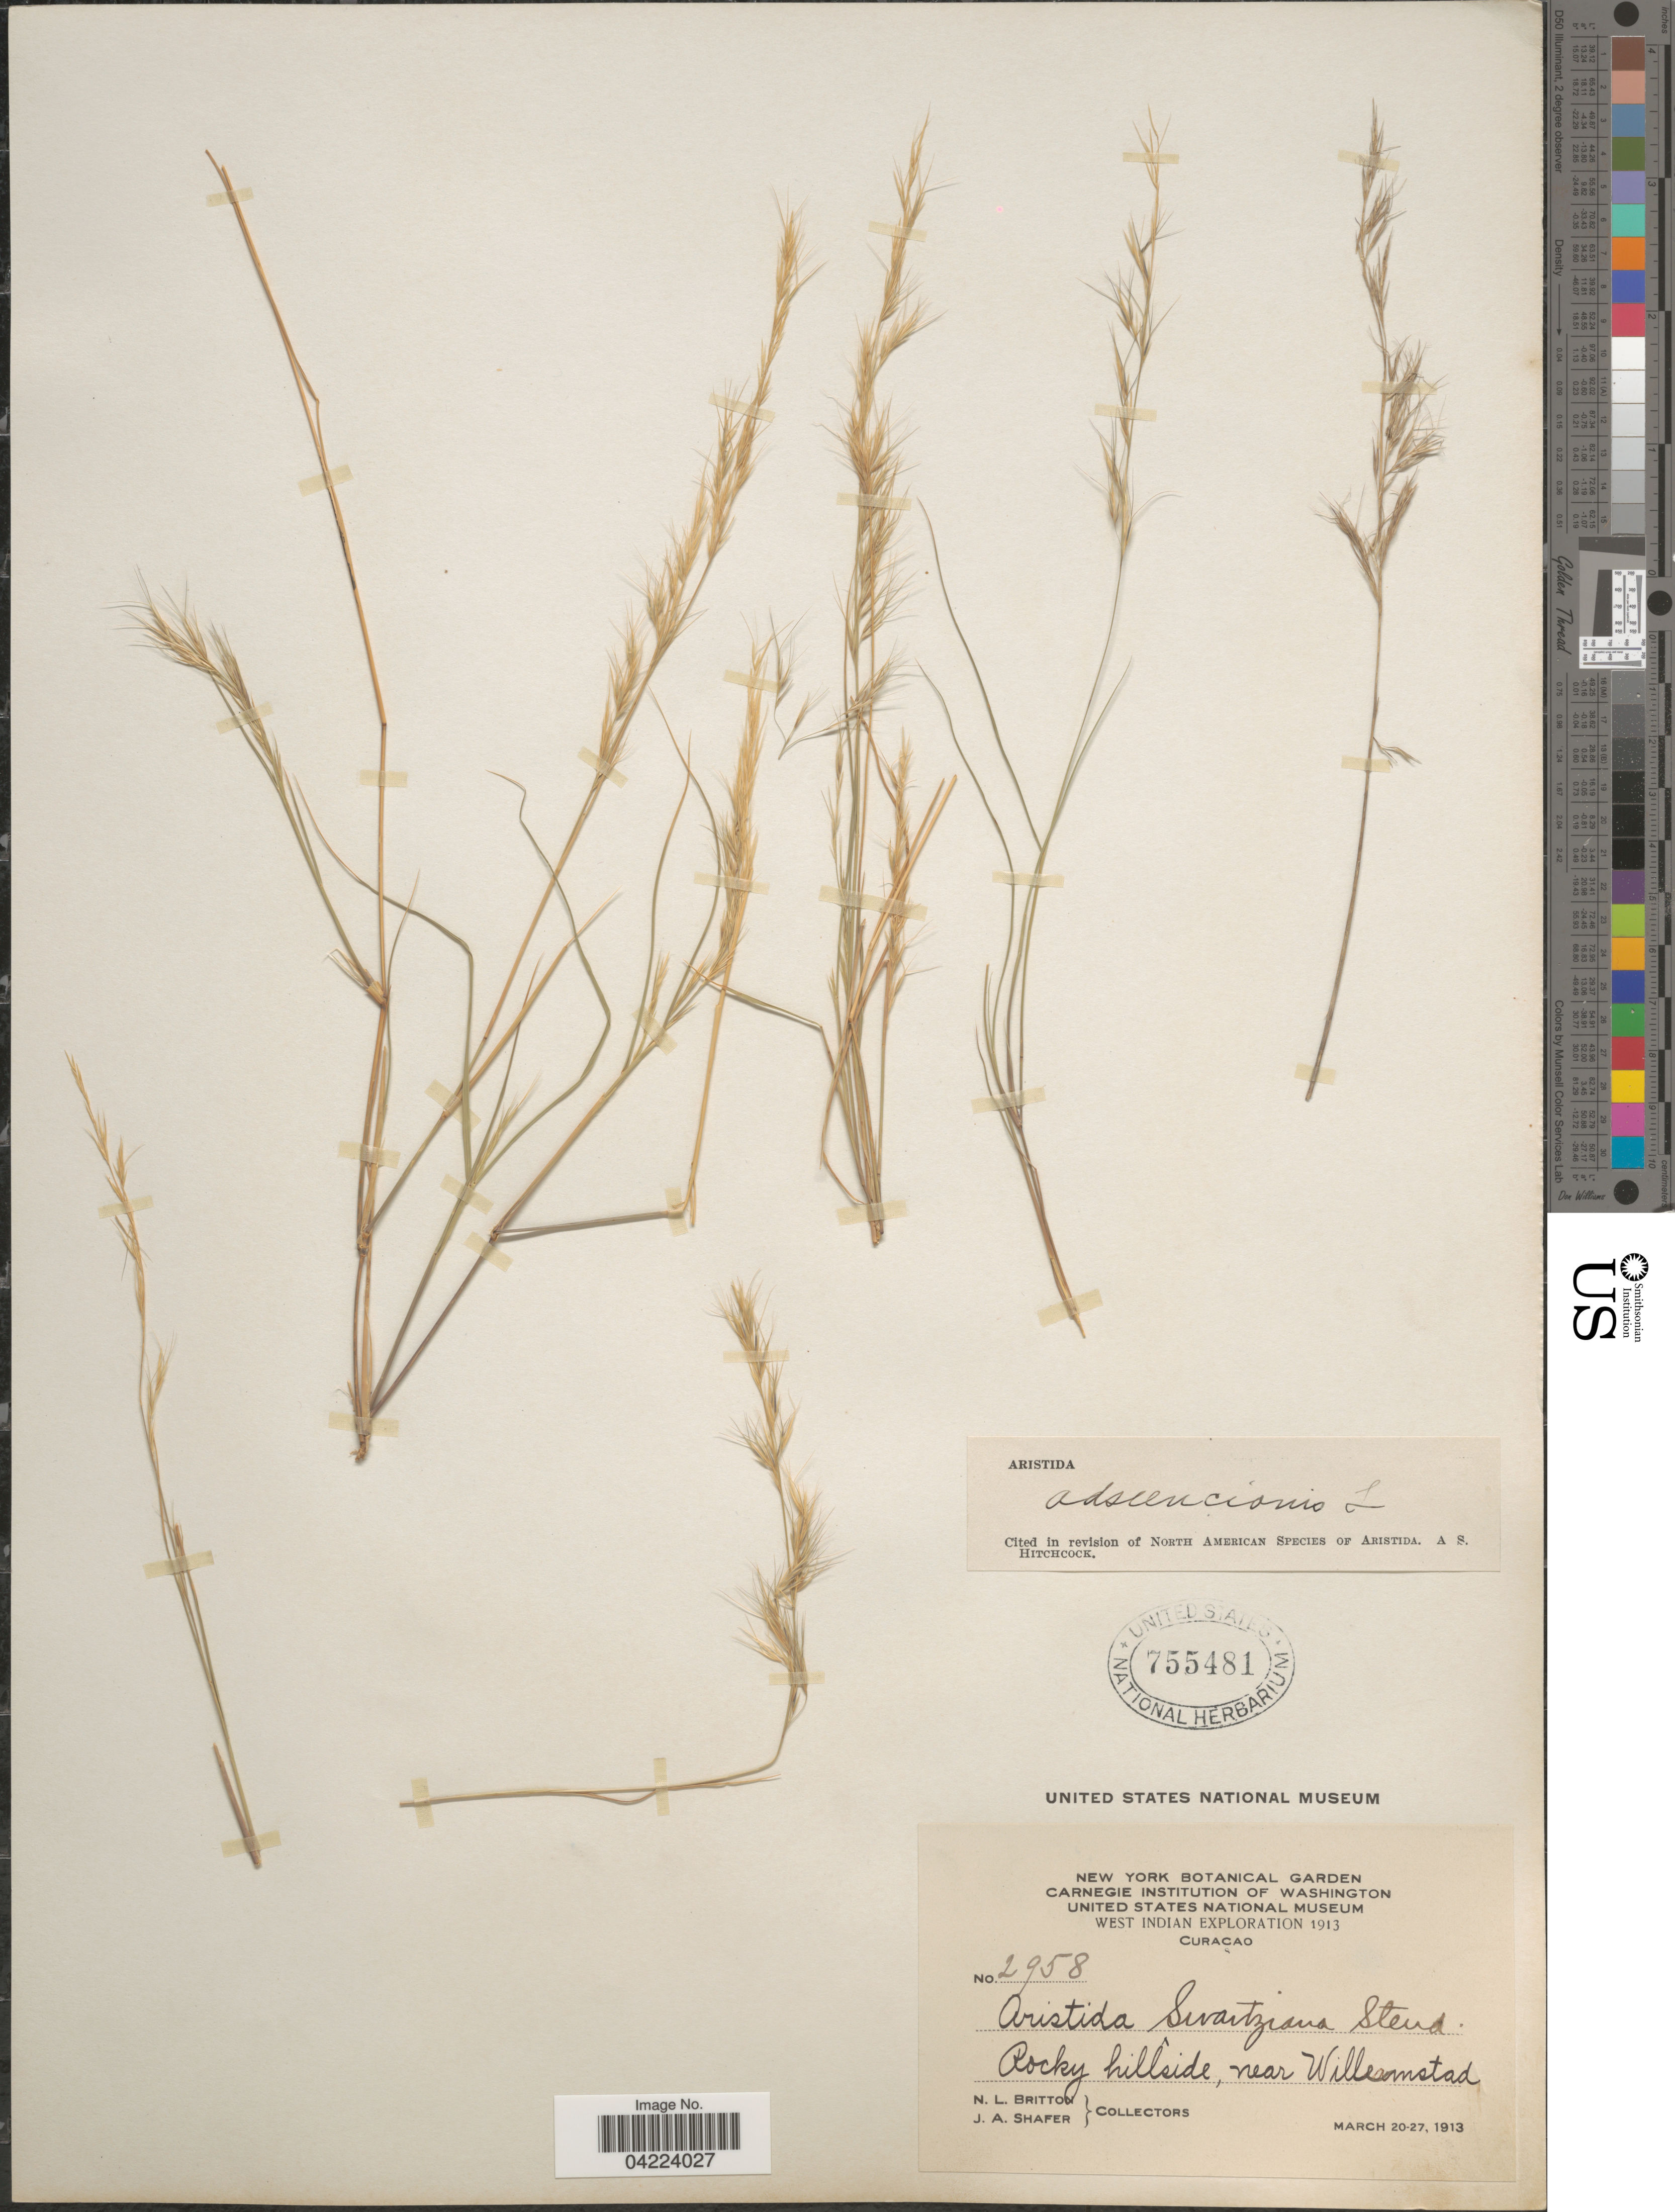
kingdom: Plantae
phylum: Tracheophyta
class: Liliopsida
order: Poales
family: Poaceae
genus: Aristida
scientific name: Aristida adscensionis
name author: L.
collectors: Mrs. N. L. Britton & J. A. Shafer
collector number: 2958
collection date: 1913-03-20/1913-03-27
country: Curaçao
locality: West Indian Exploration 1913. Rocky hillside, near Willemstad.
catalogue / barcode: US 755481